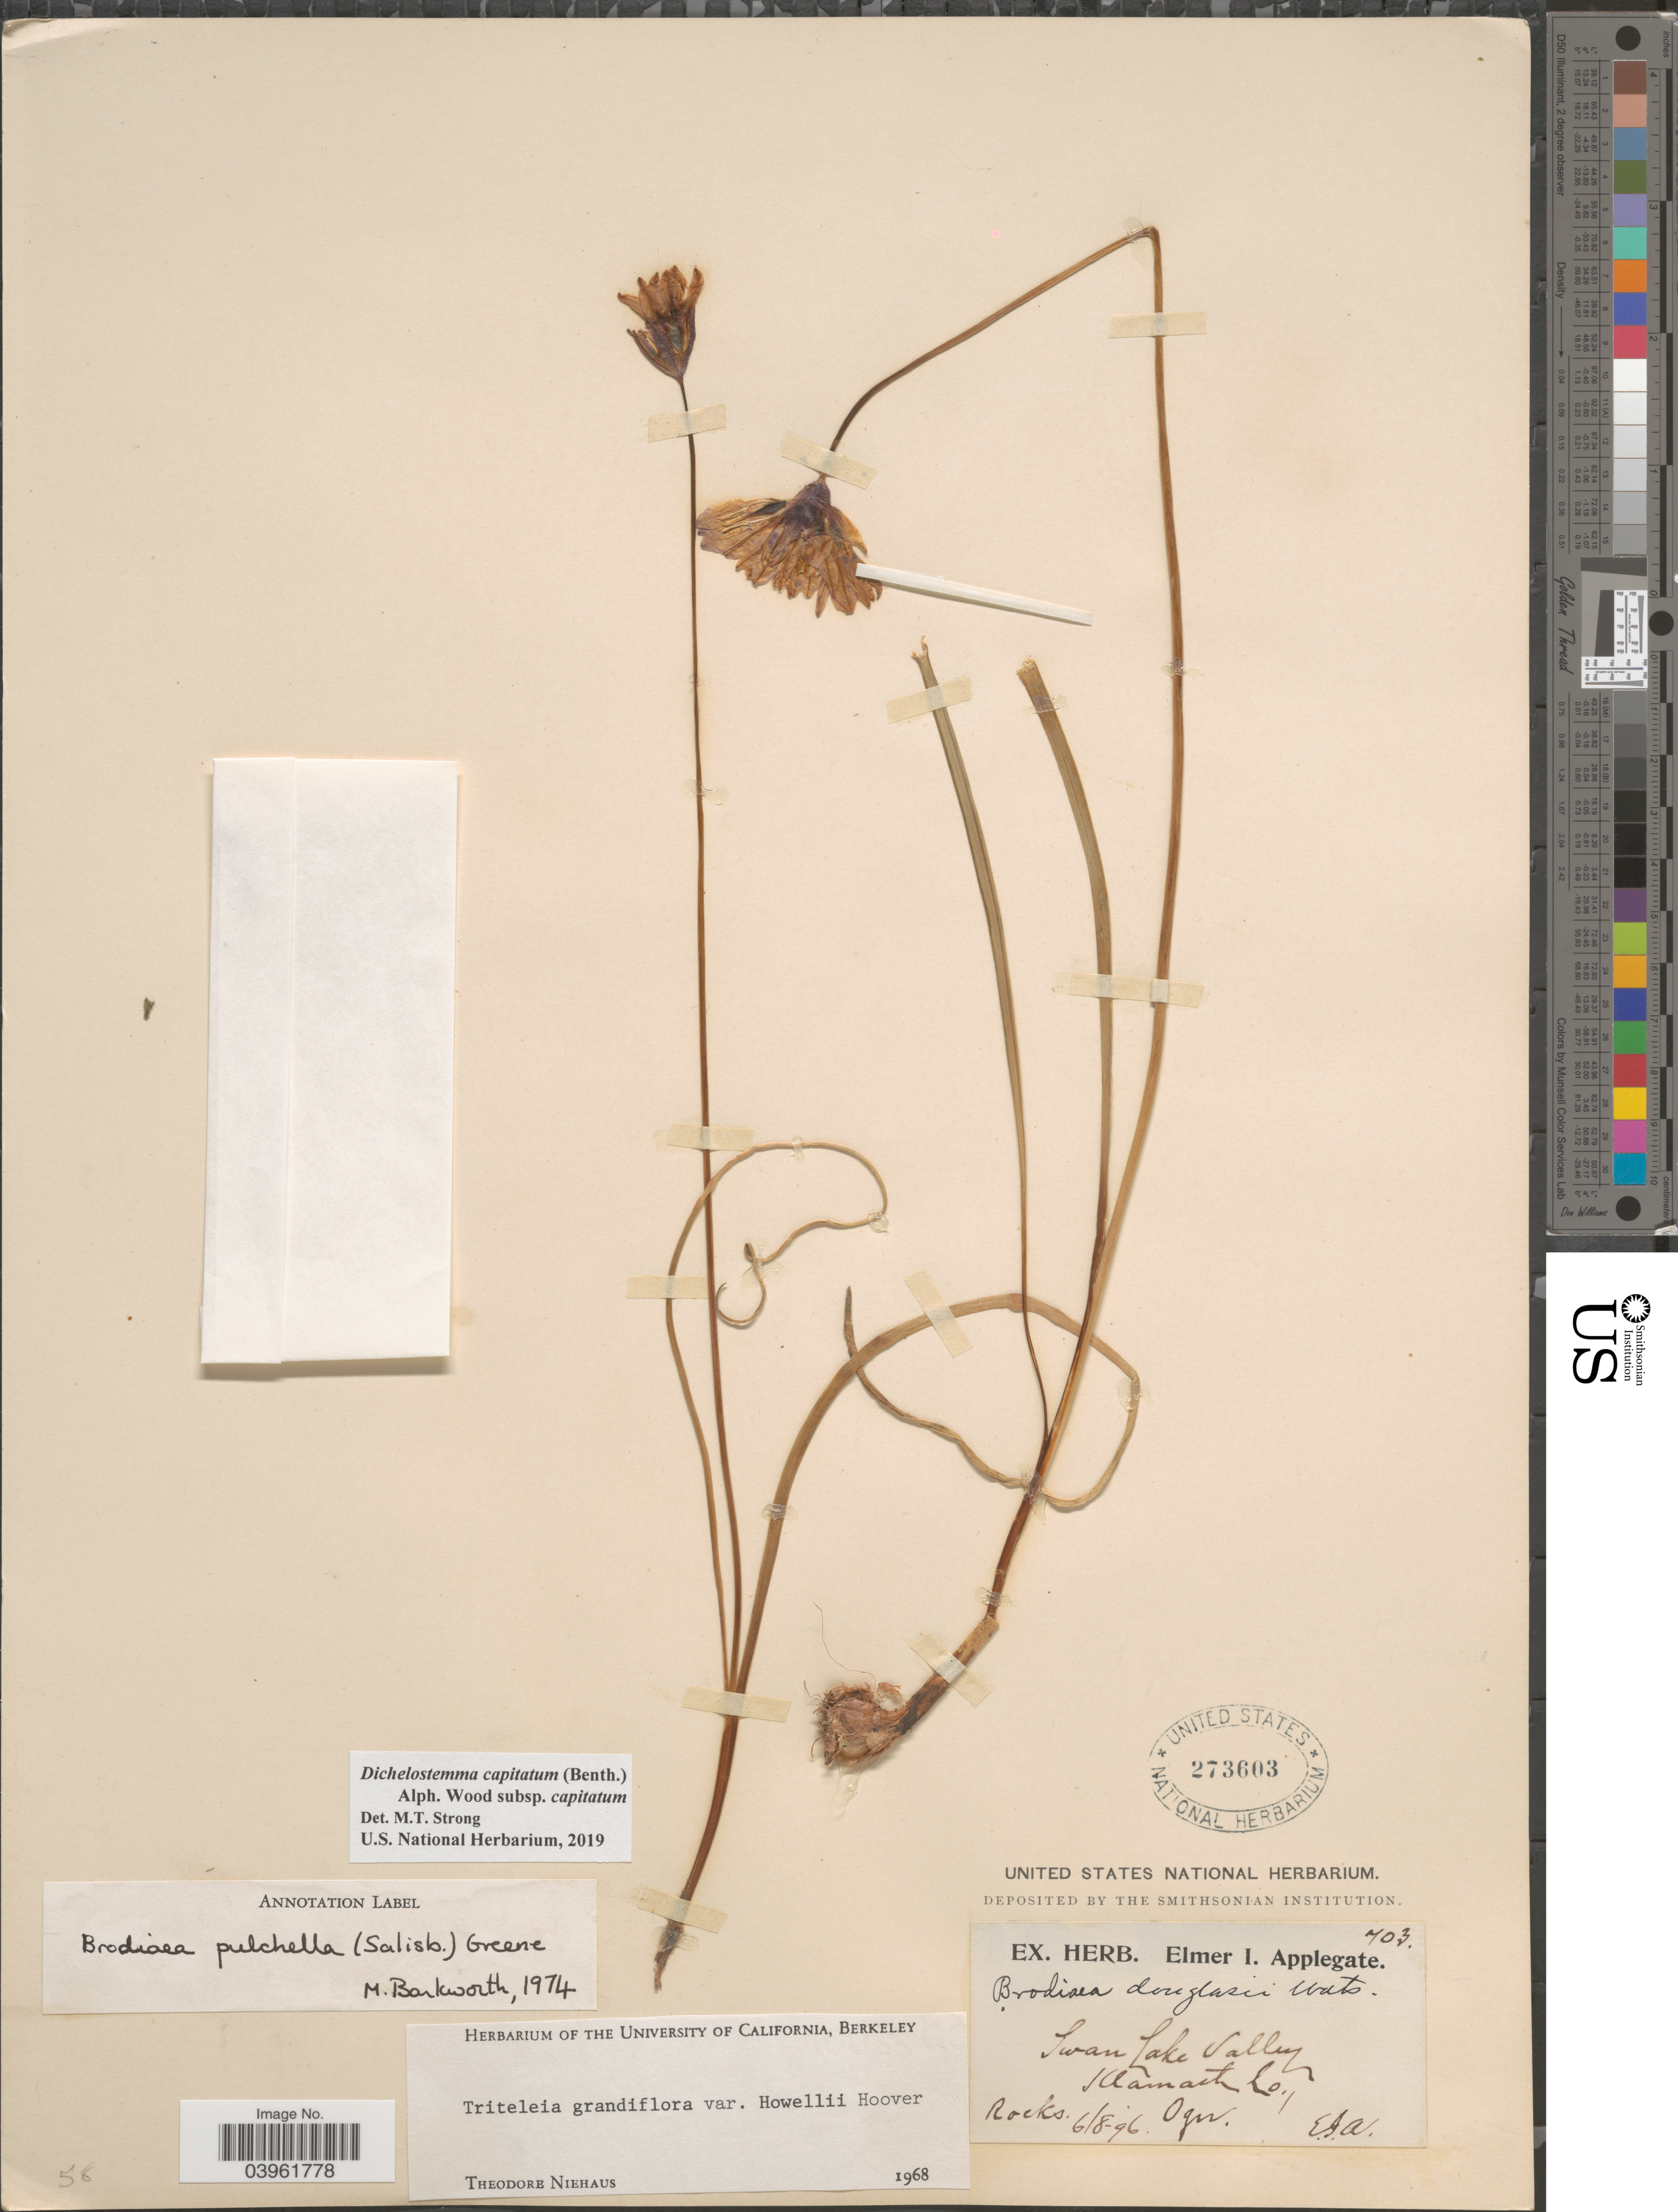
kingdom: Plantae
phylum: Tracheophyta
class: Liliopsida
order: Asparagales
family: Asparagaceae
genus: Dichelostemma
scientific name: Dichelostemma capitatum subsp. capitatum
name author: (Benth.) Alph. Wood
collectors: E. I. Applegate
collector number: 703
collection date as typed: Transcribed d/m/y: 8/6/96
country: United States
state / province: Oregon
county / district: Klamath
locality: Swan Lake Valley, Klamath Co.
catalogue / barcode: US 273603